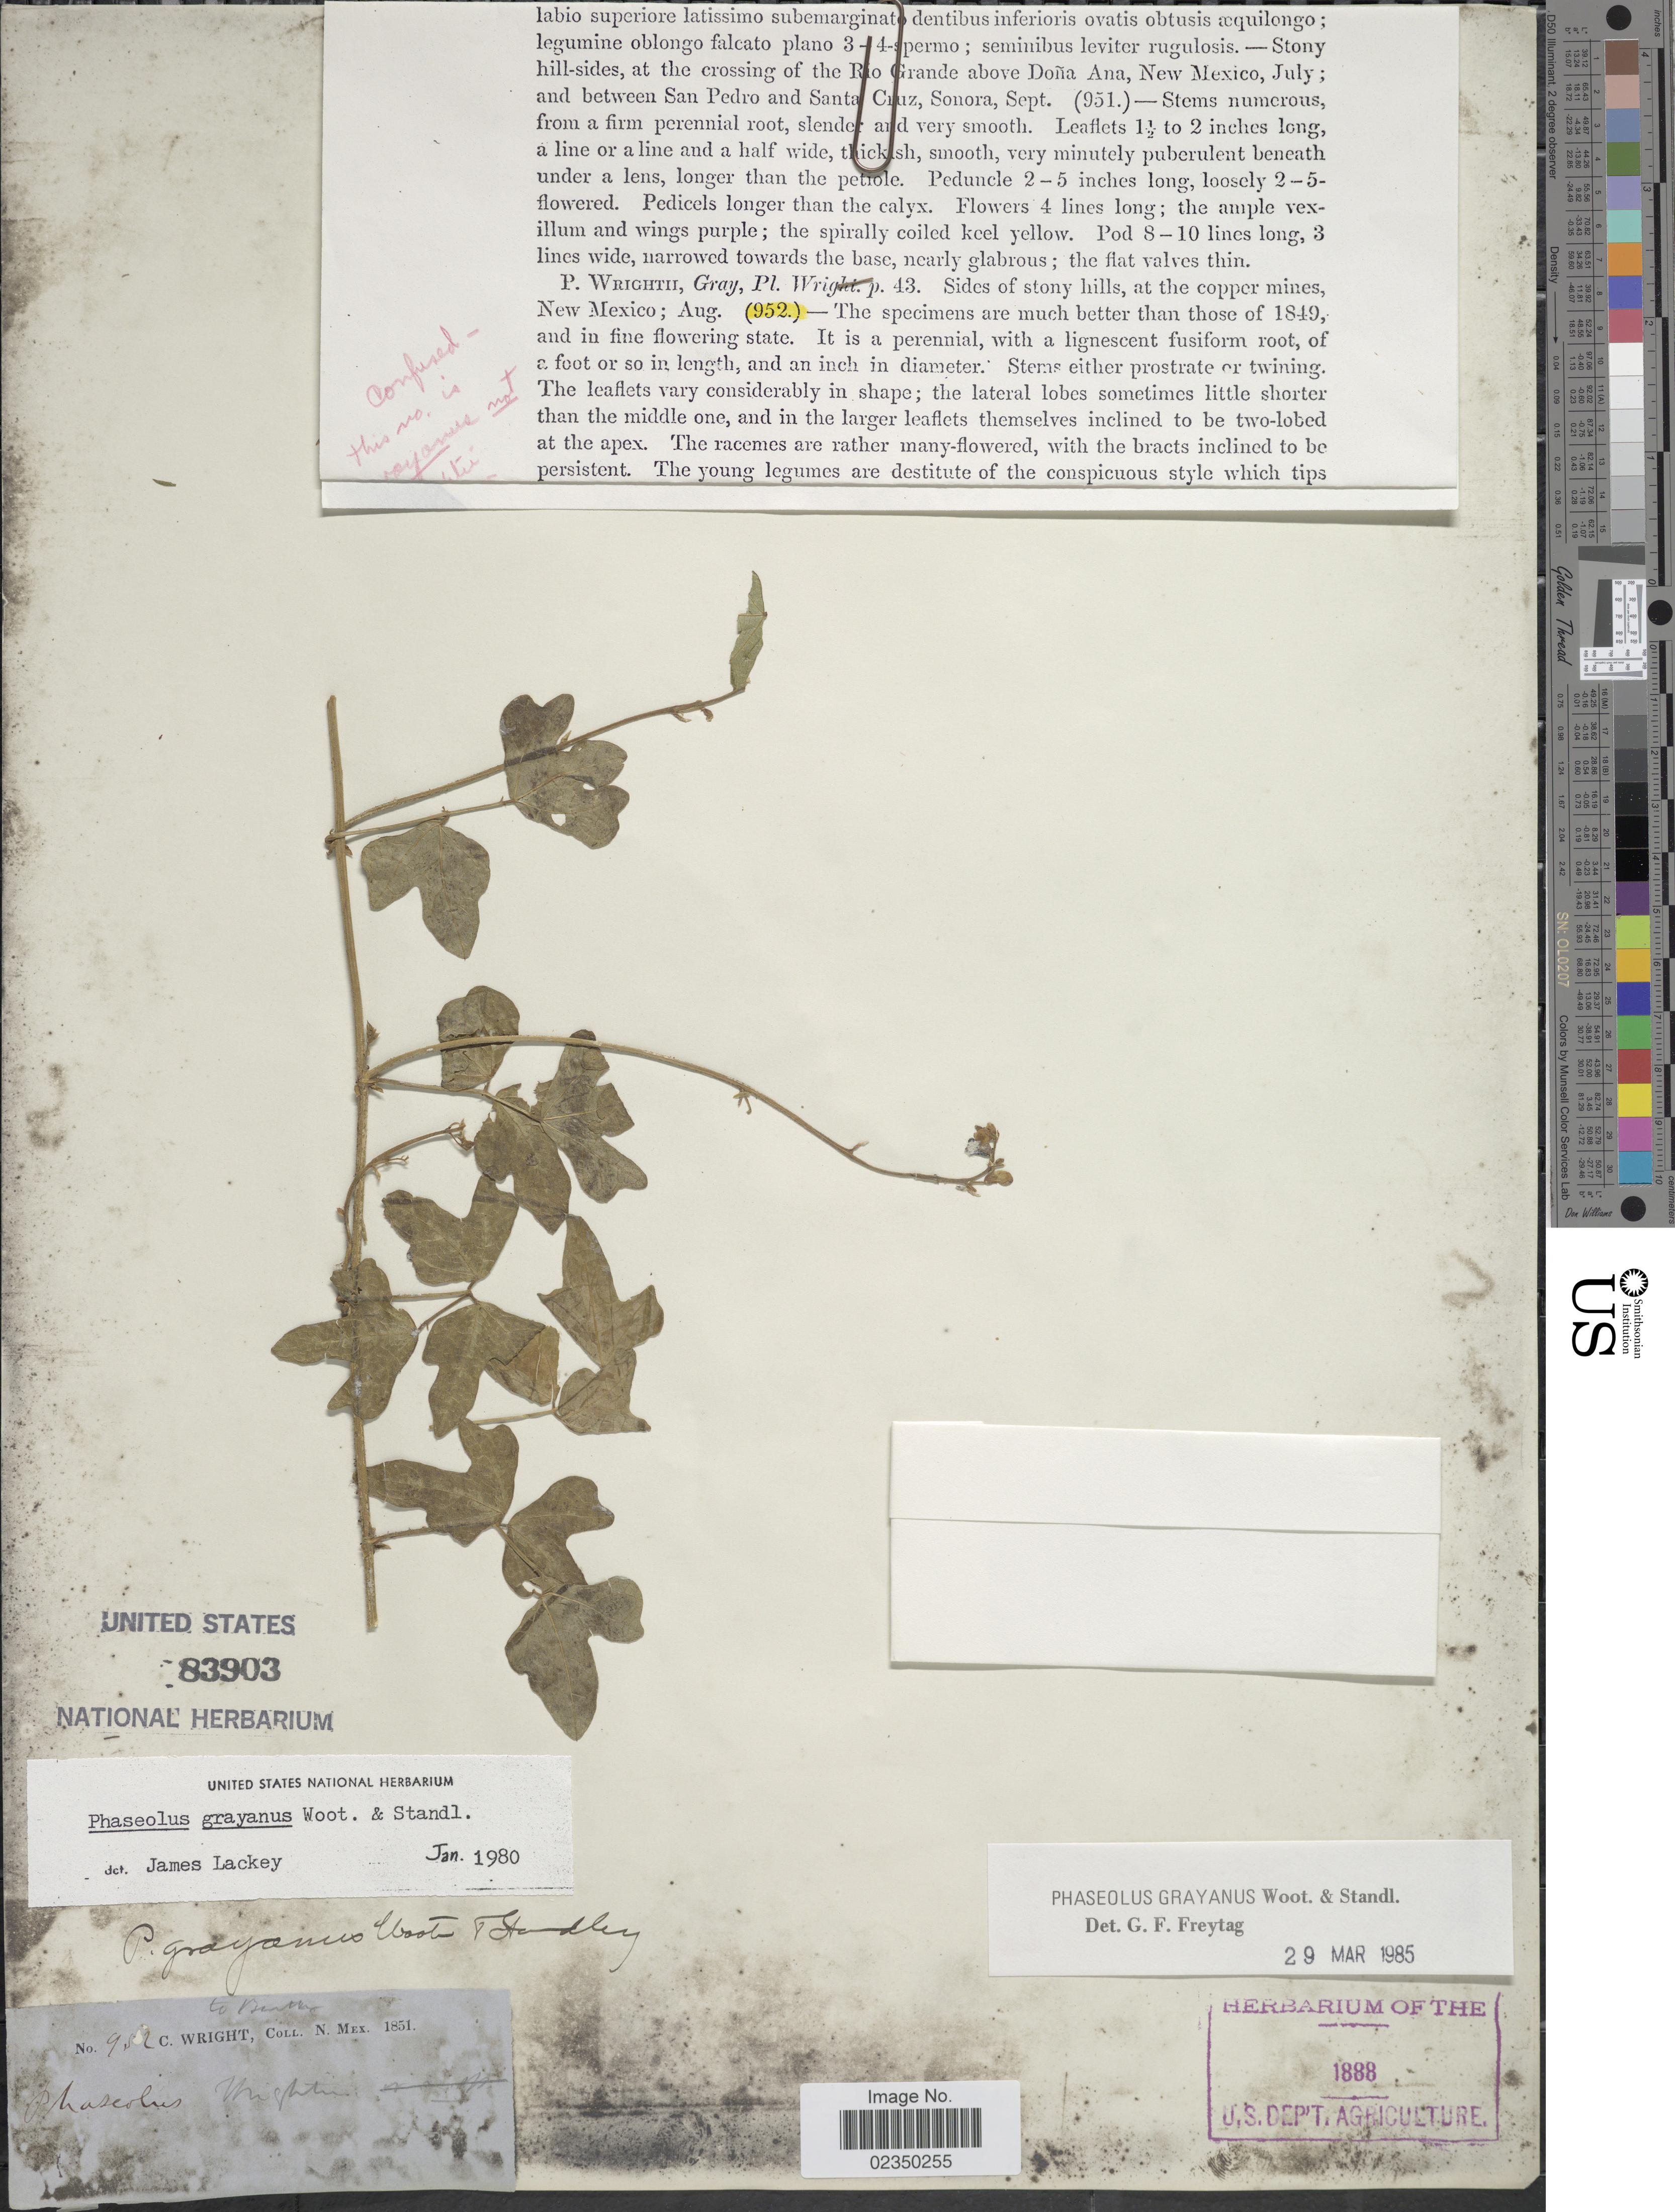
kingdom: Plantae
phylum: Tracheophyta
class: Magnoliopsida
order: Fabales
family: Fabaceae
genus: Phaseolus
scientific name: Phaseolus grayanus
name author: Wooton & Standl.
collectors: C. Wright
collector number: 952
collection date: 1851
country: United States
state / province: New Mexico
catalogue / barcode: US 83903